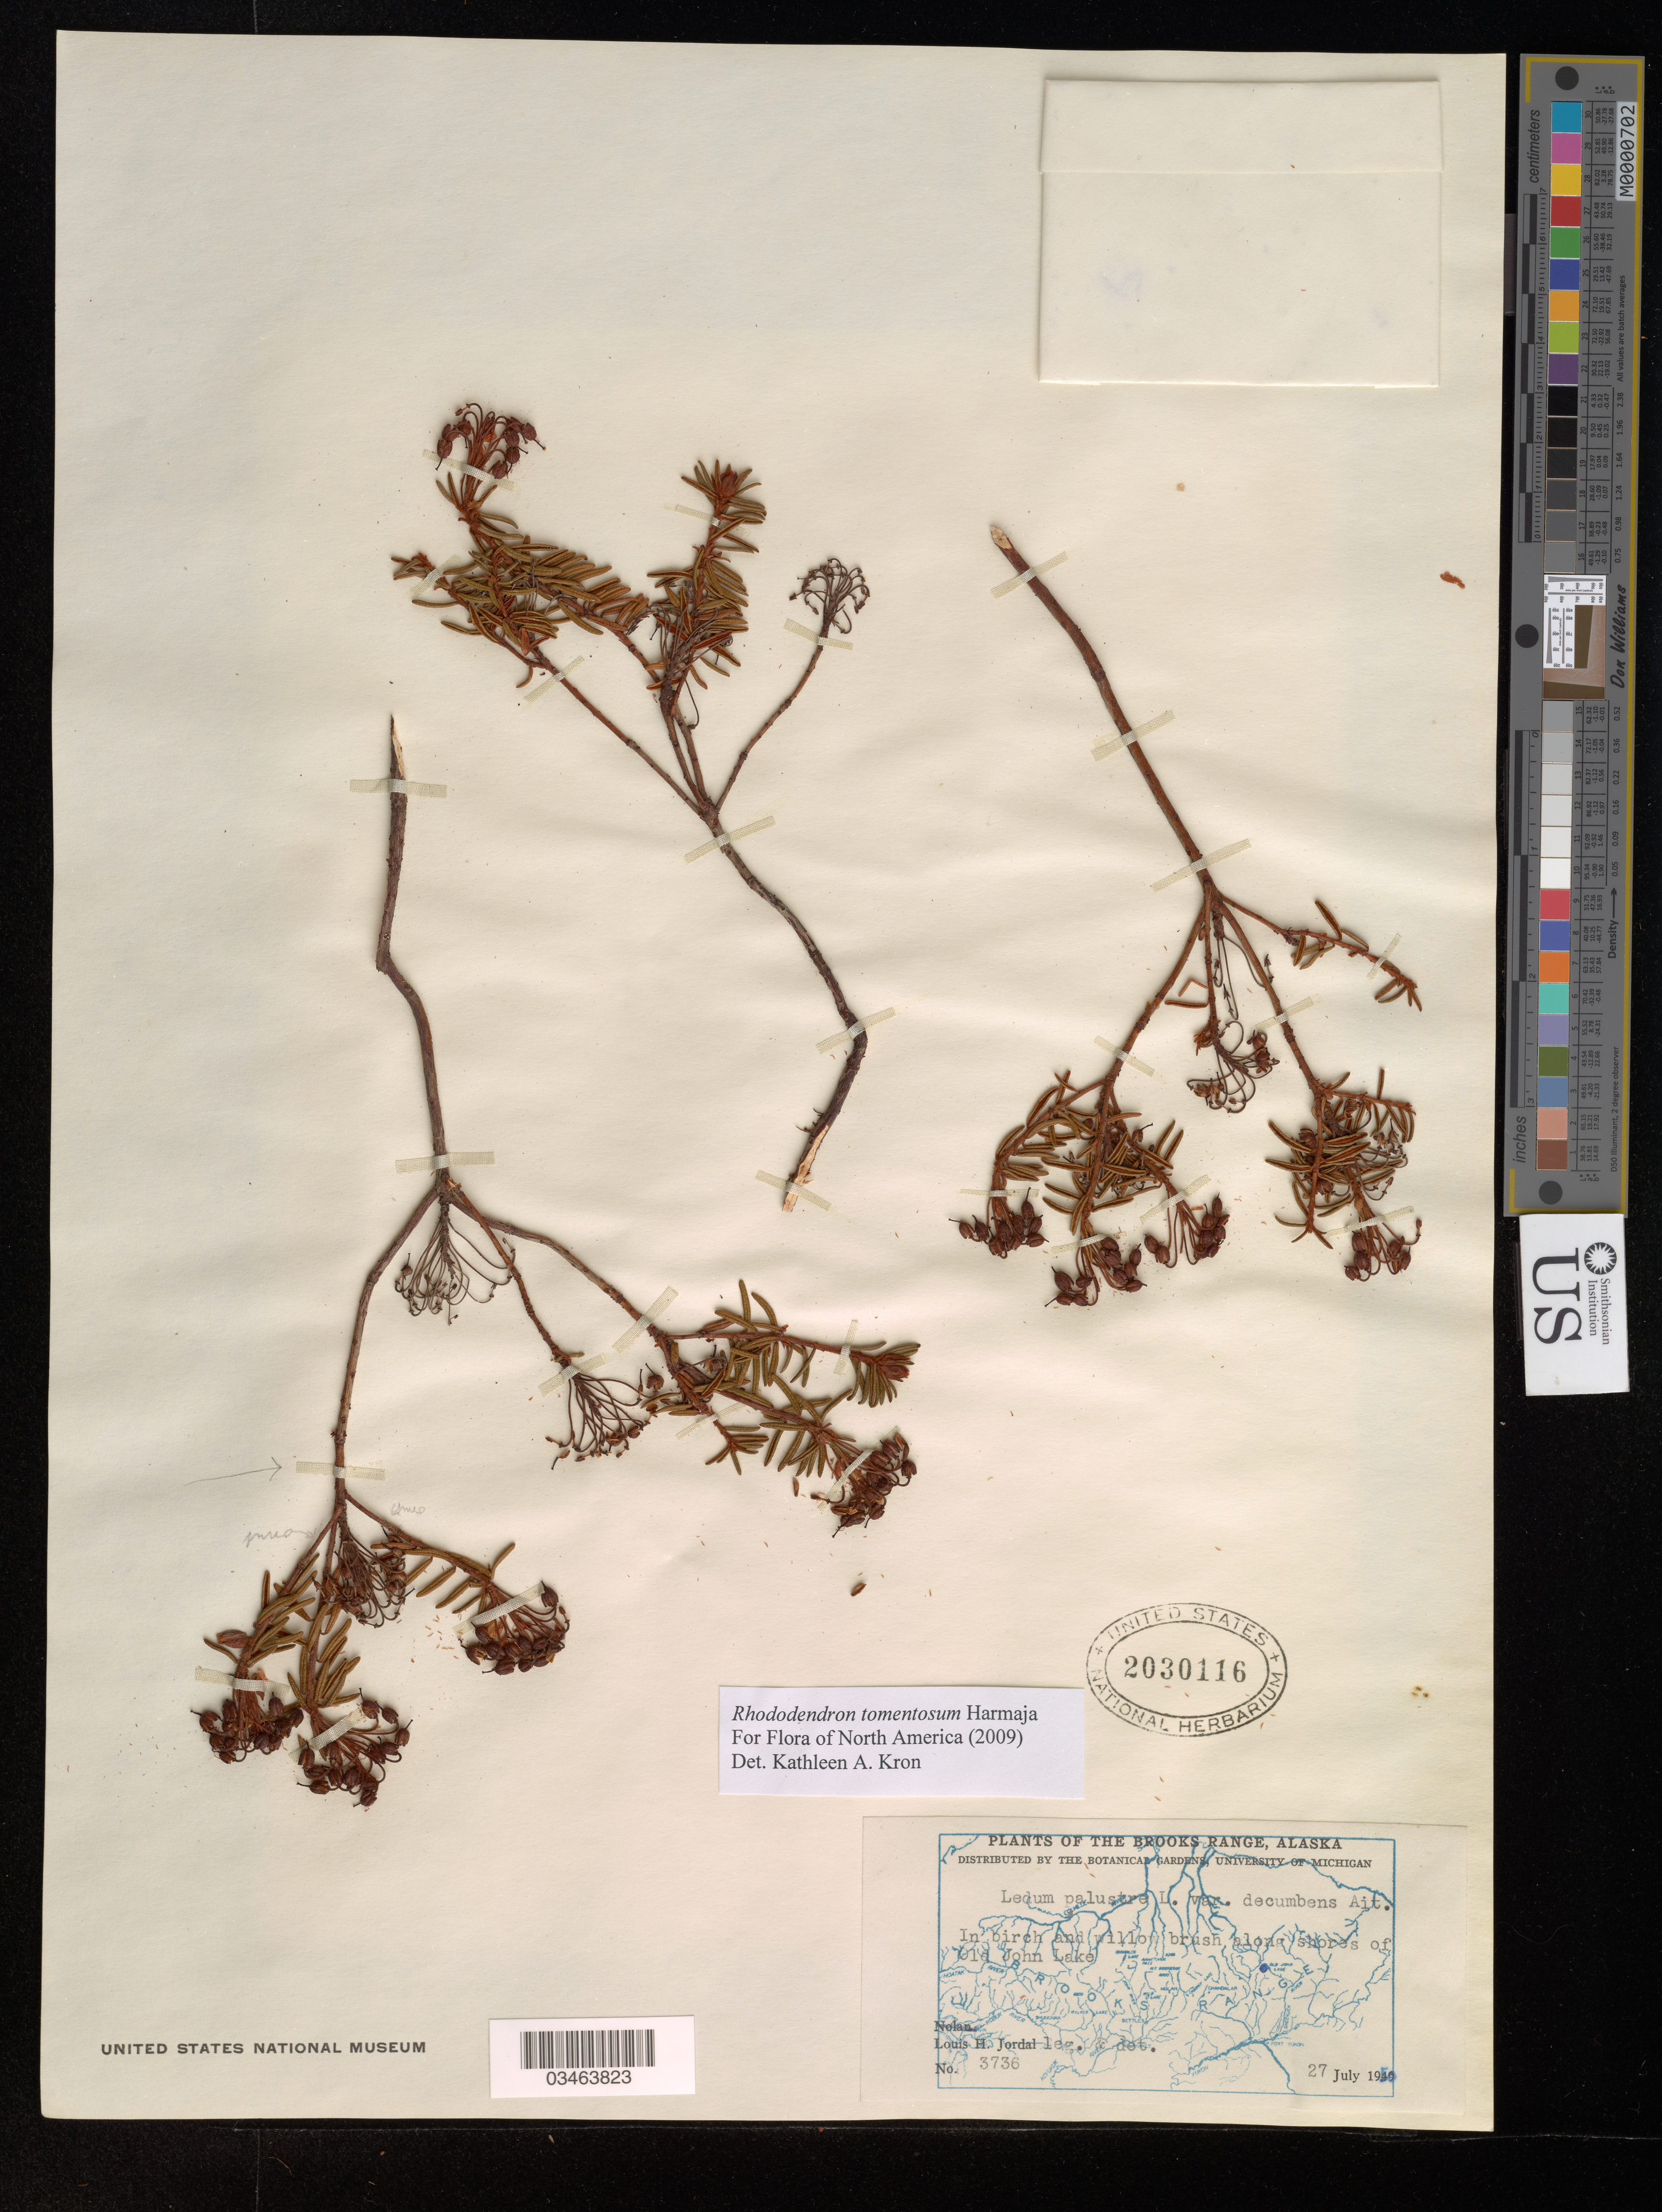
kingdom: Plantae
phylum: Tracheophyta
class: Magnoliopsida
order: Ericales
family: Ericaceae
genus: Rhododendron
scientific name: Rhododendron tomentosum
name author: Harmaja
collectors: L. Jordal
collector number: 3736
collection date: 1949-07-27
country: United States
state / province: Alaska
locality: The Brooks Range. In burch and willow brush along shores of Old John Lake.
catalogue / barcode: US 2030116